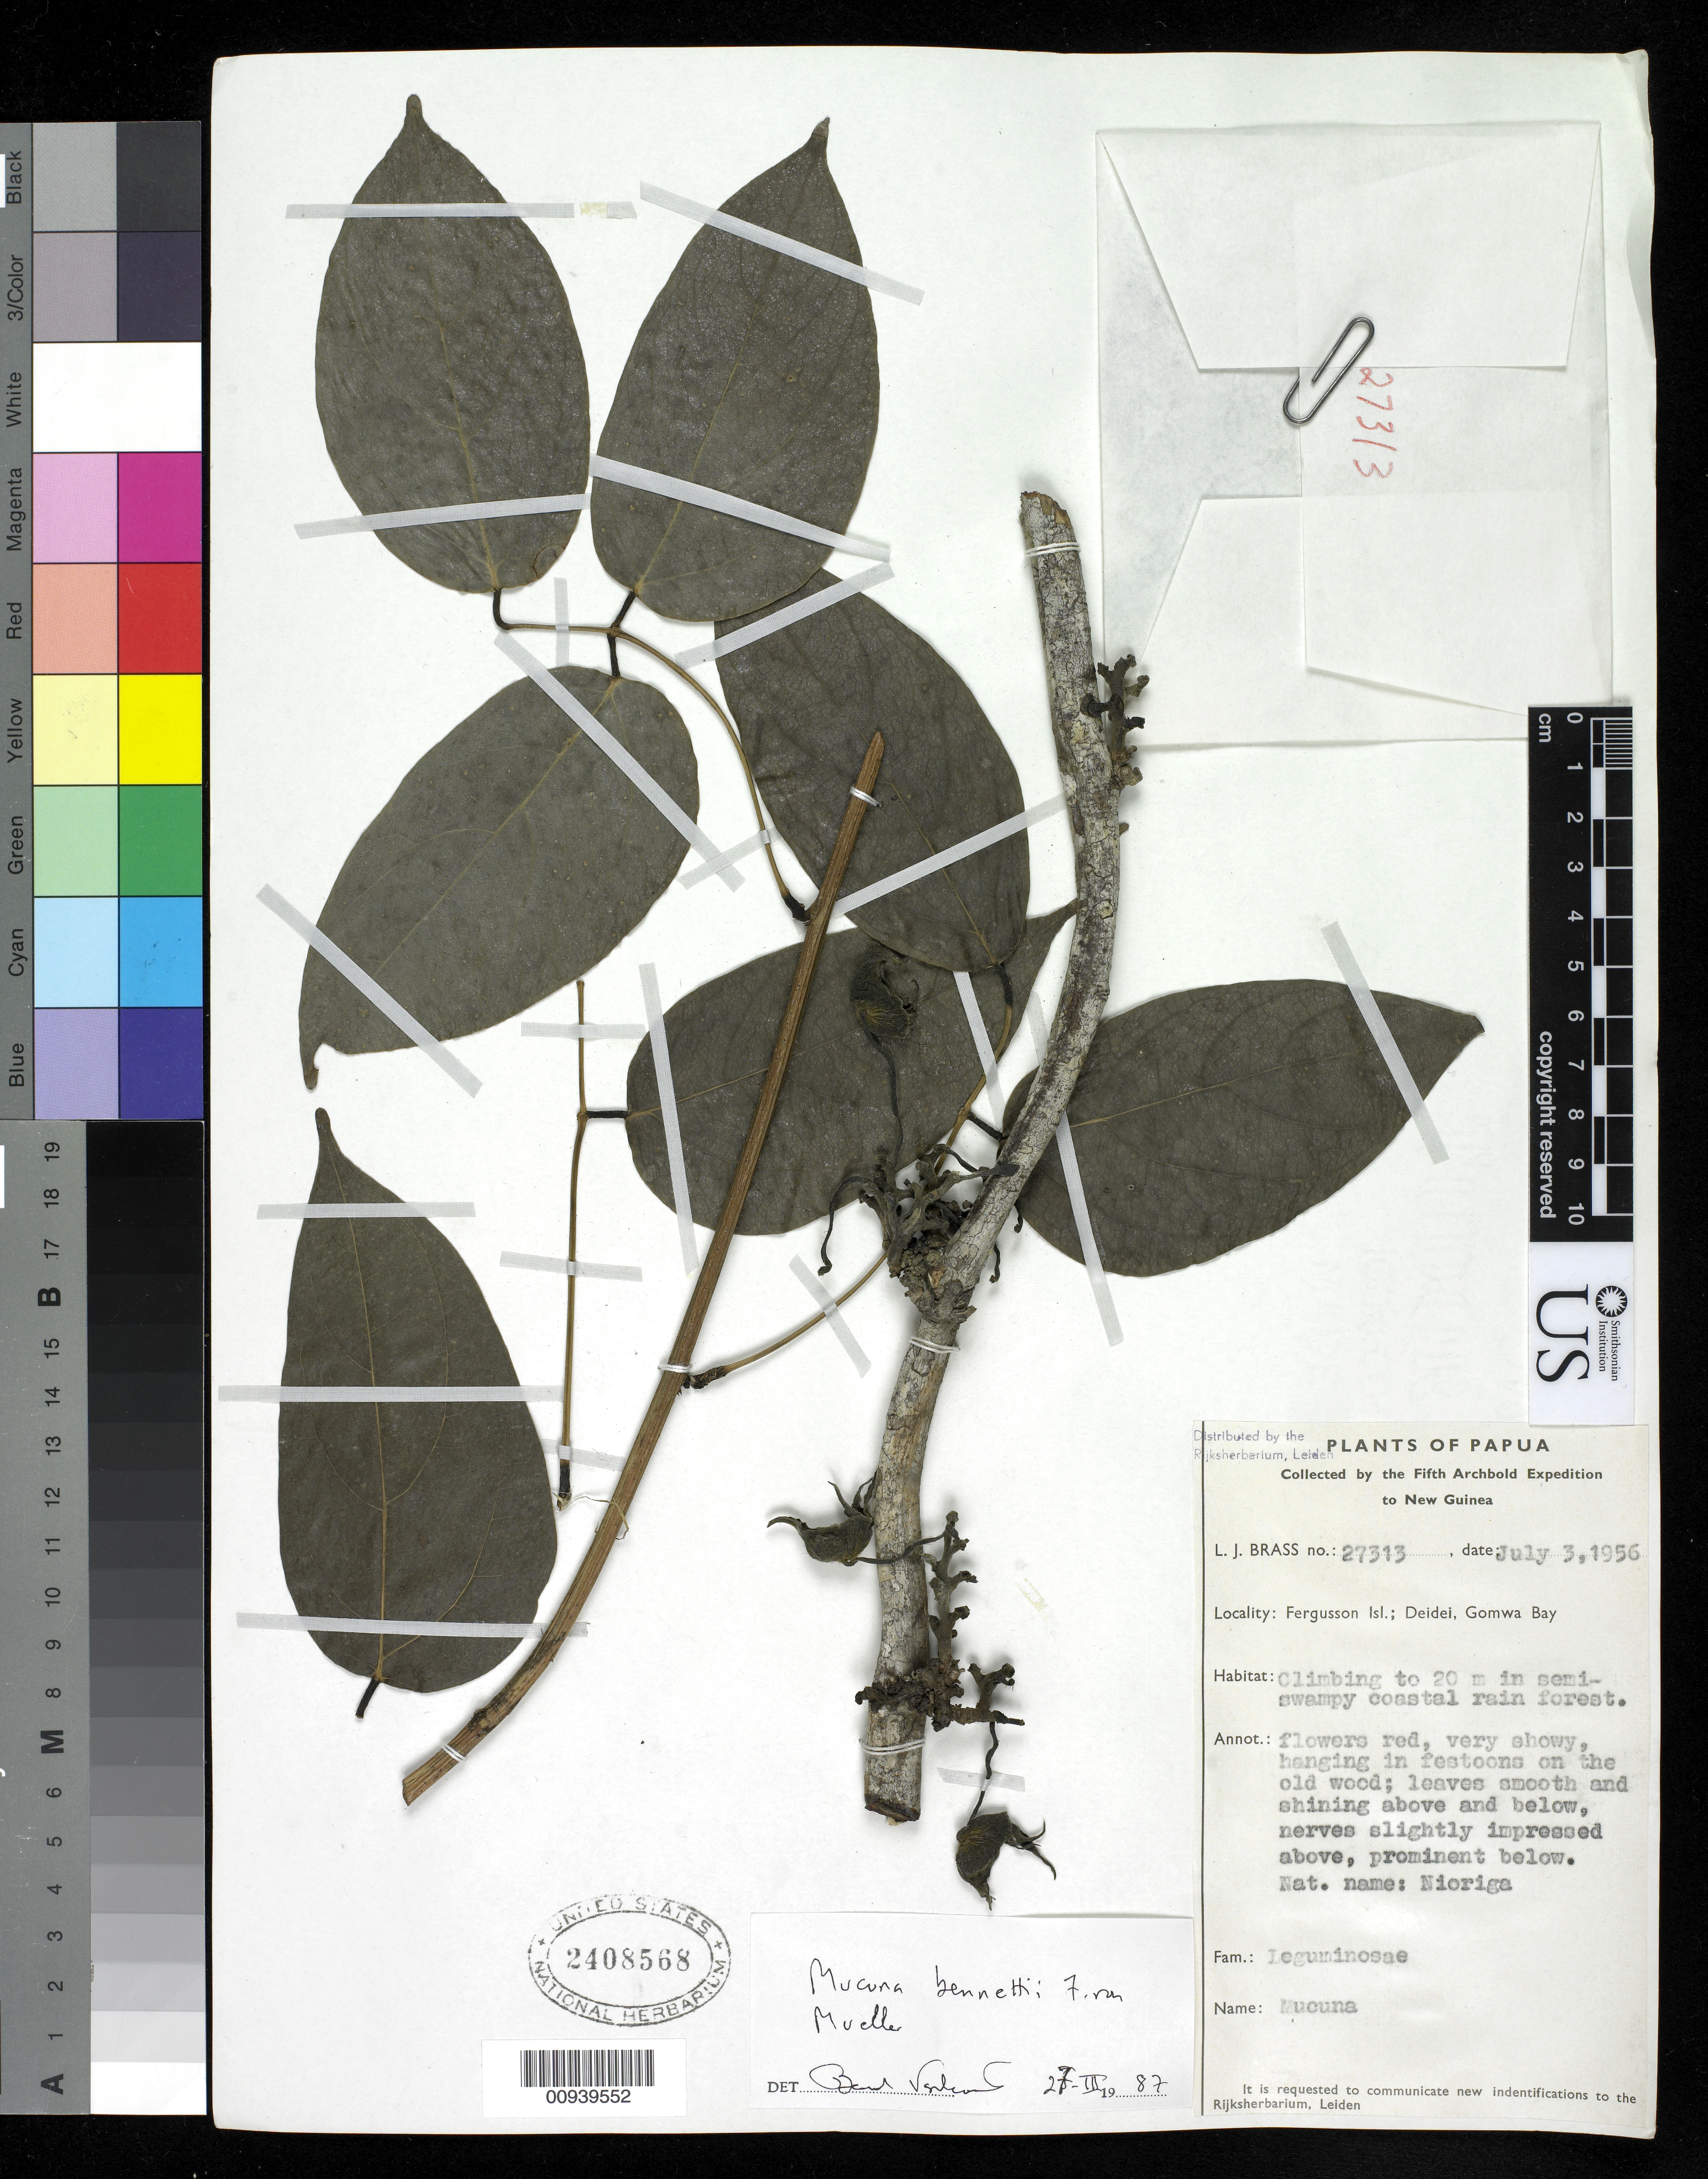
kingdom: Plantae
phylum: Tracheophyta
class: Magnoliopsida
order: Fabales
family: Fabaceae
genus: Mucuna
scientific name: Mucuna bennetti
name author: F. Muell.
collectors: L. J. Brass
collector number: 27313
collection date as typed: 03 Jul 1956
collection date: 1956-07-03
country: Papua New Guinea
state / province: Milne Bay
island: Fergusson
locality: Deidei, Gomwa Bay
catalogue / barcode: US 2408568